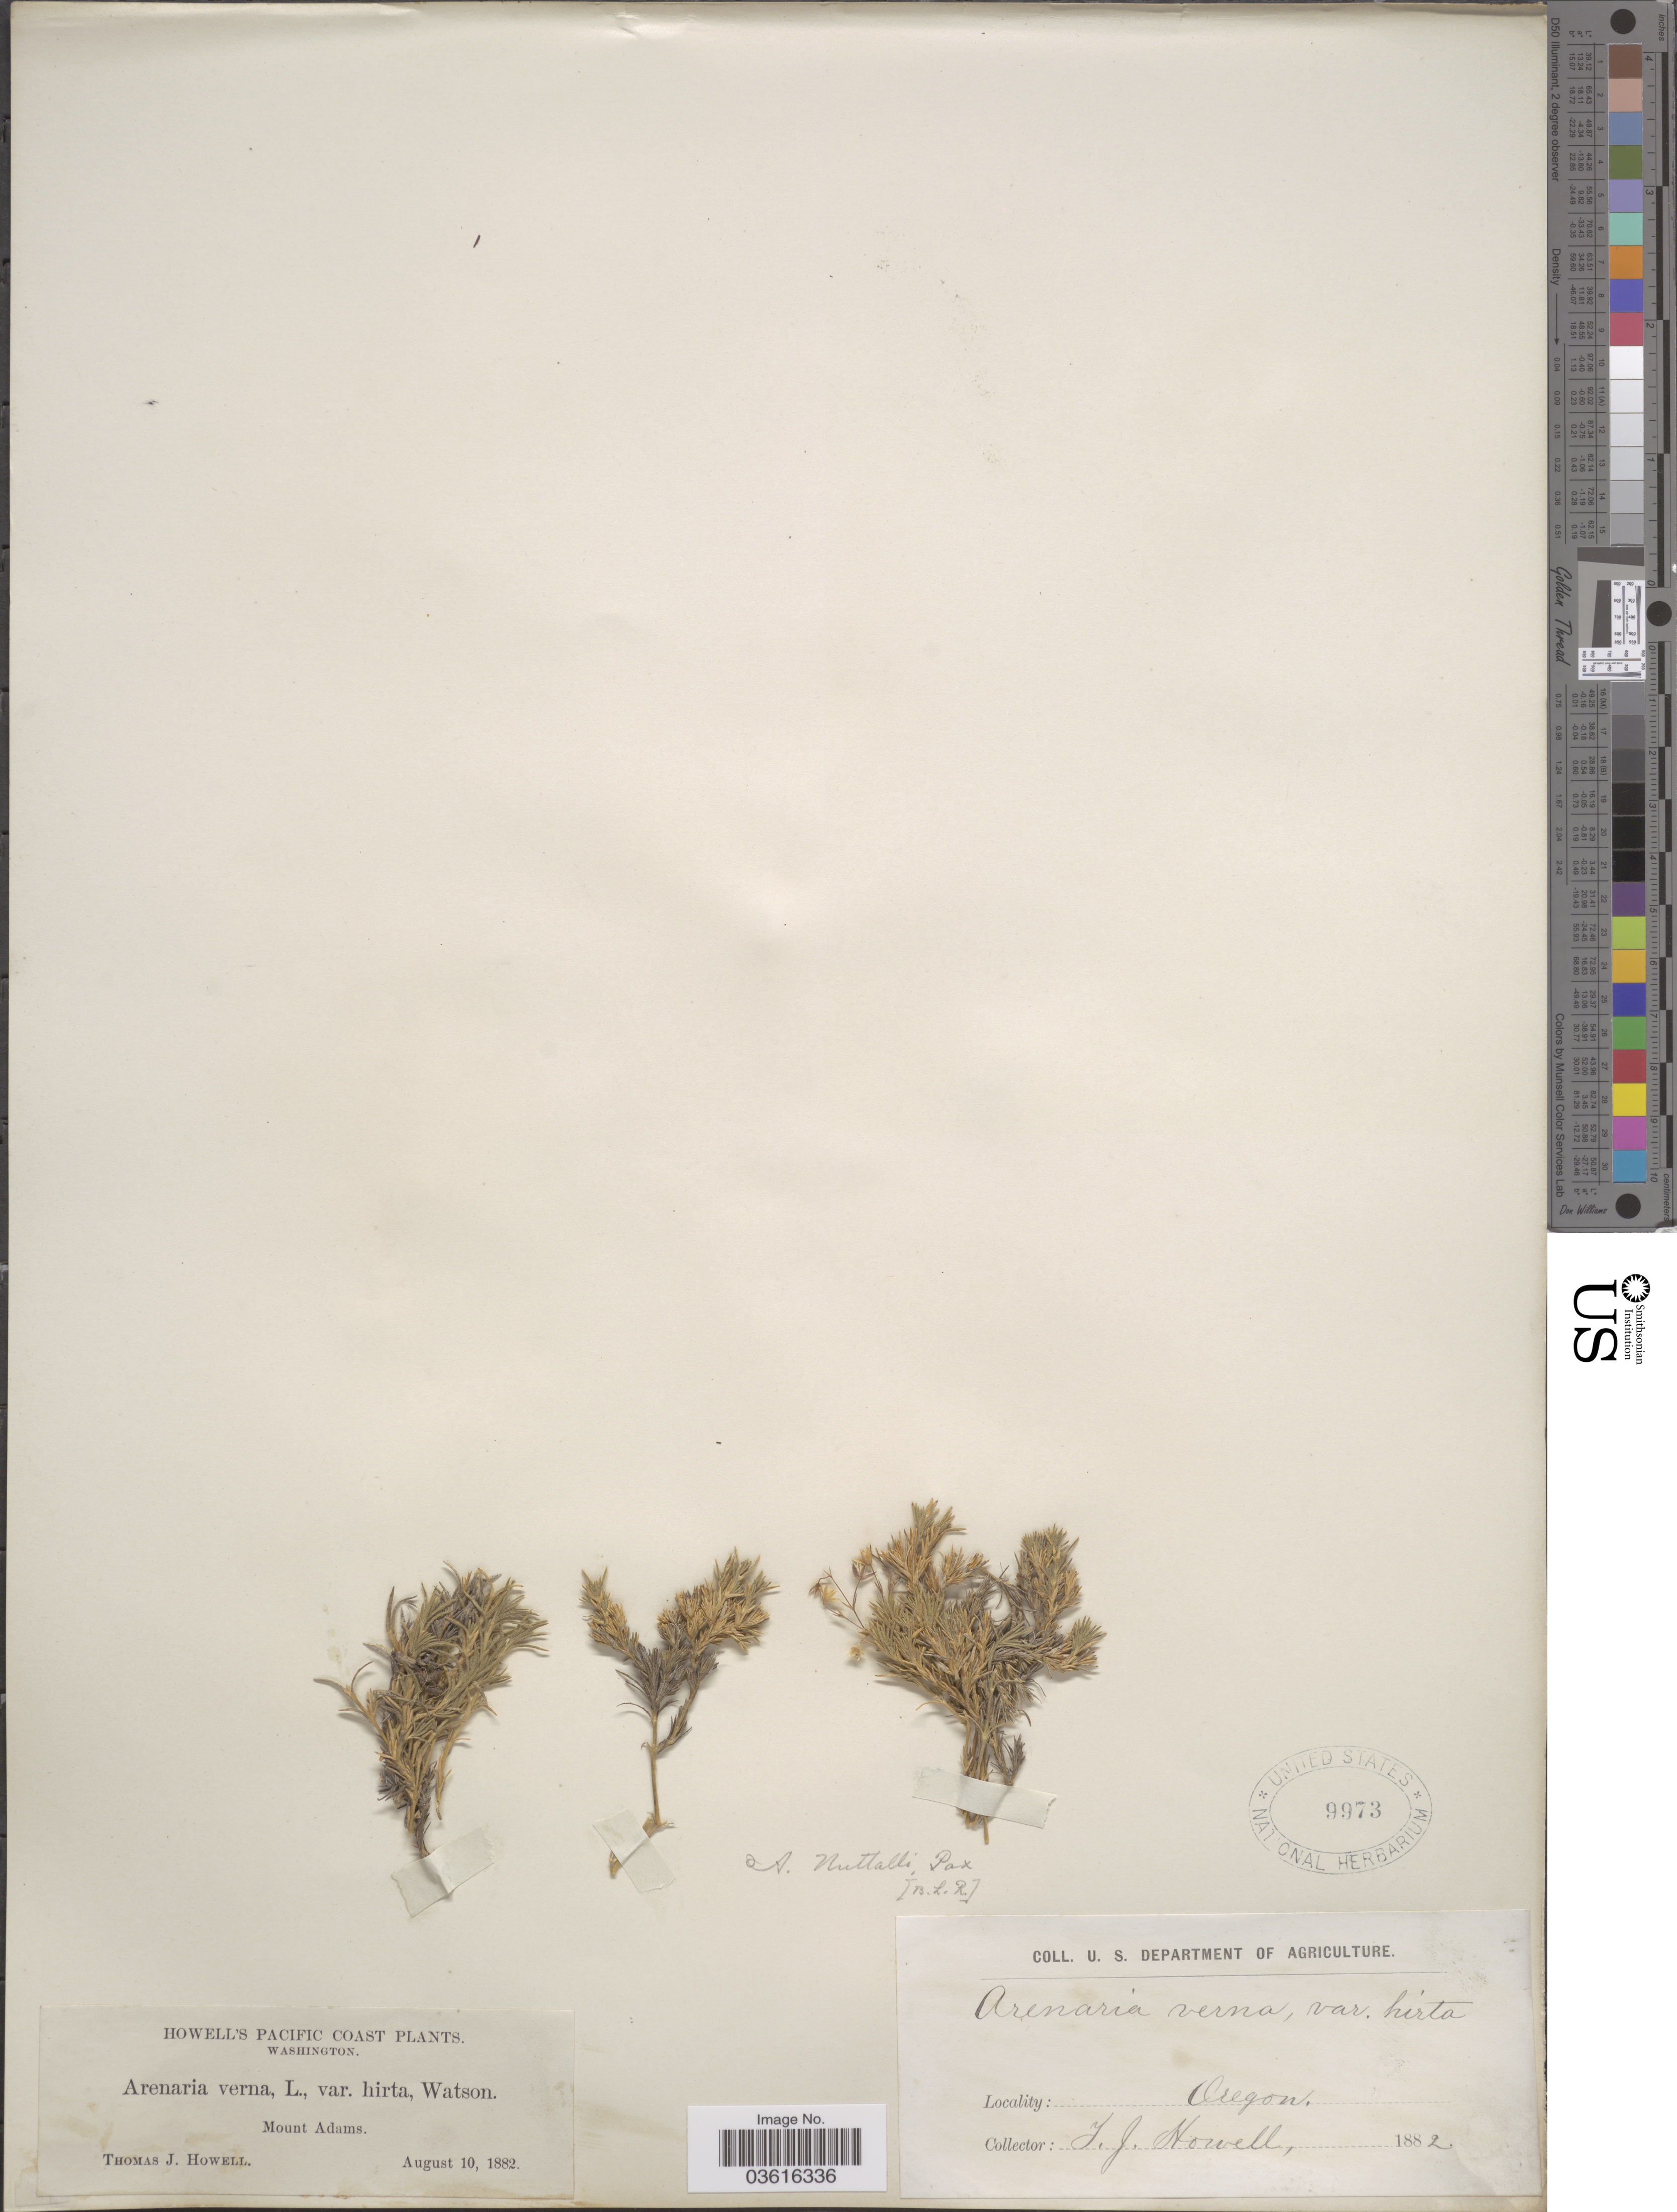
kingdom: Plantae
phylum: Tracheophyta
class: Magnoliopsida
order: Caryophyllales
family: Caryophyllaceae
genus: Minuartia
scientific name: Minuartia nuttallii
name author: (Pax) Briq.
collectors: T. J. Howell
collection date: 1882-08-10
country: United States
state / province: Oregon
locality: Pacific Coast. Mount Adams.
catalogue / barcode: US 9973